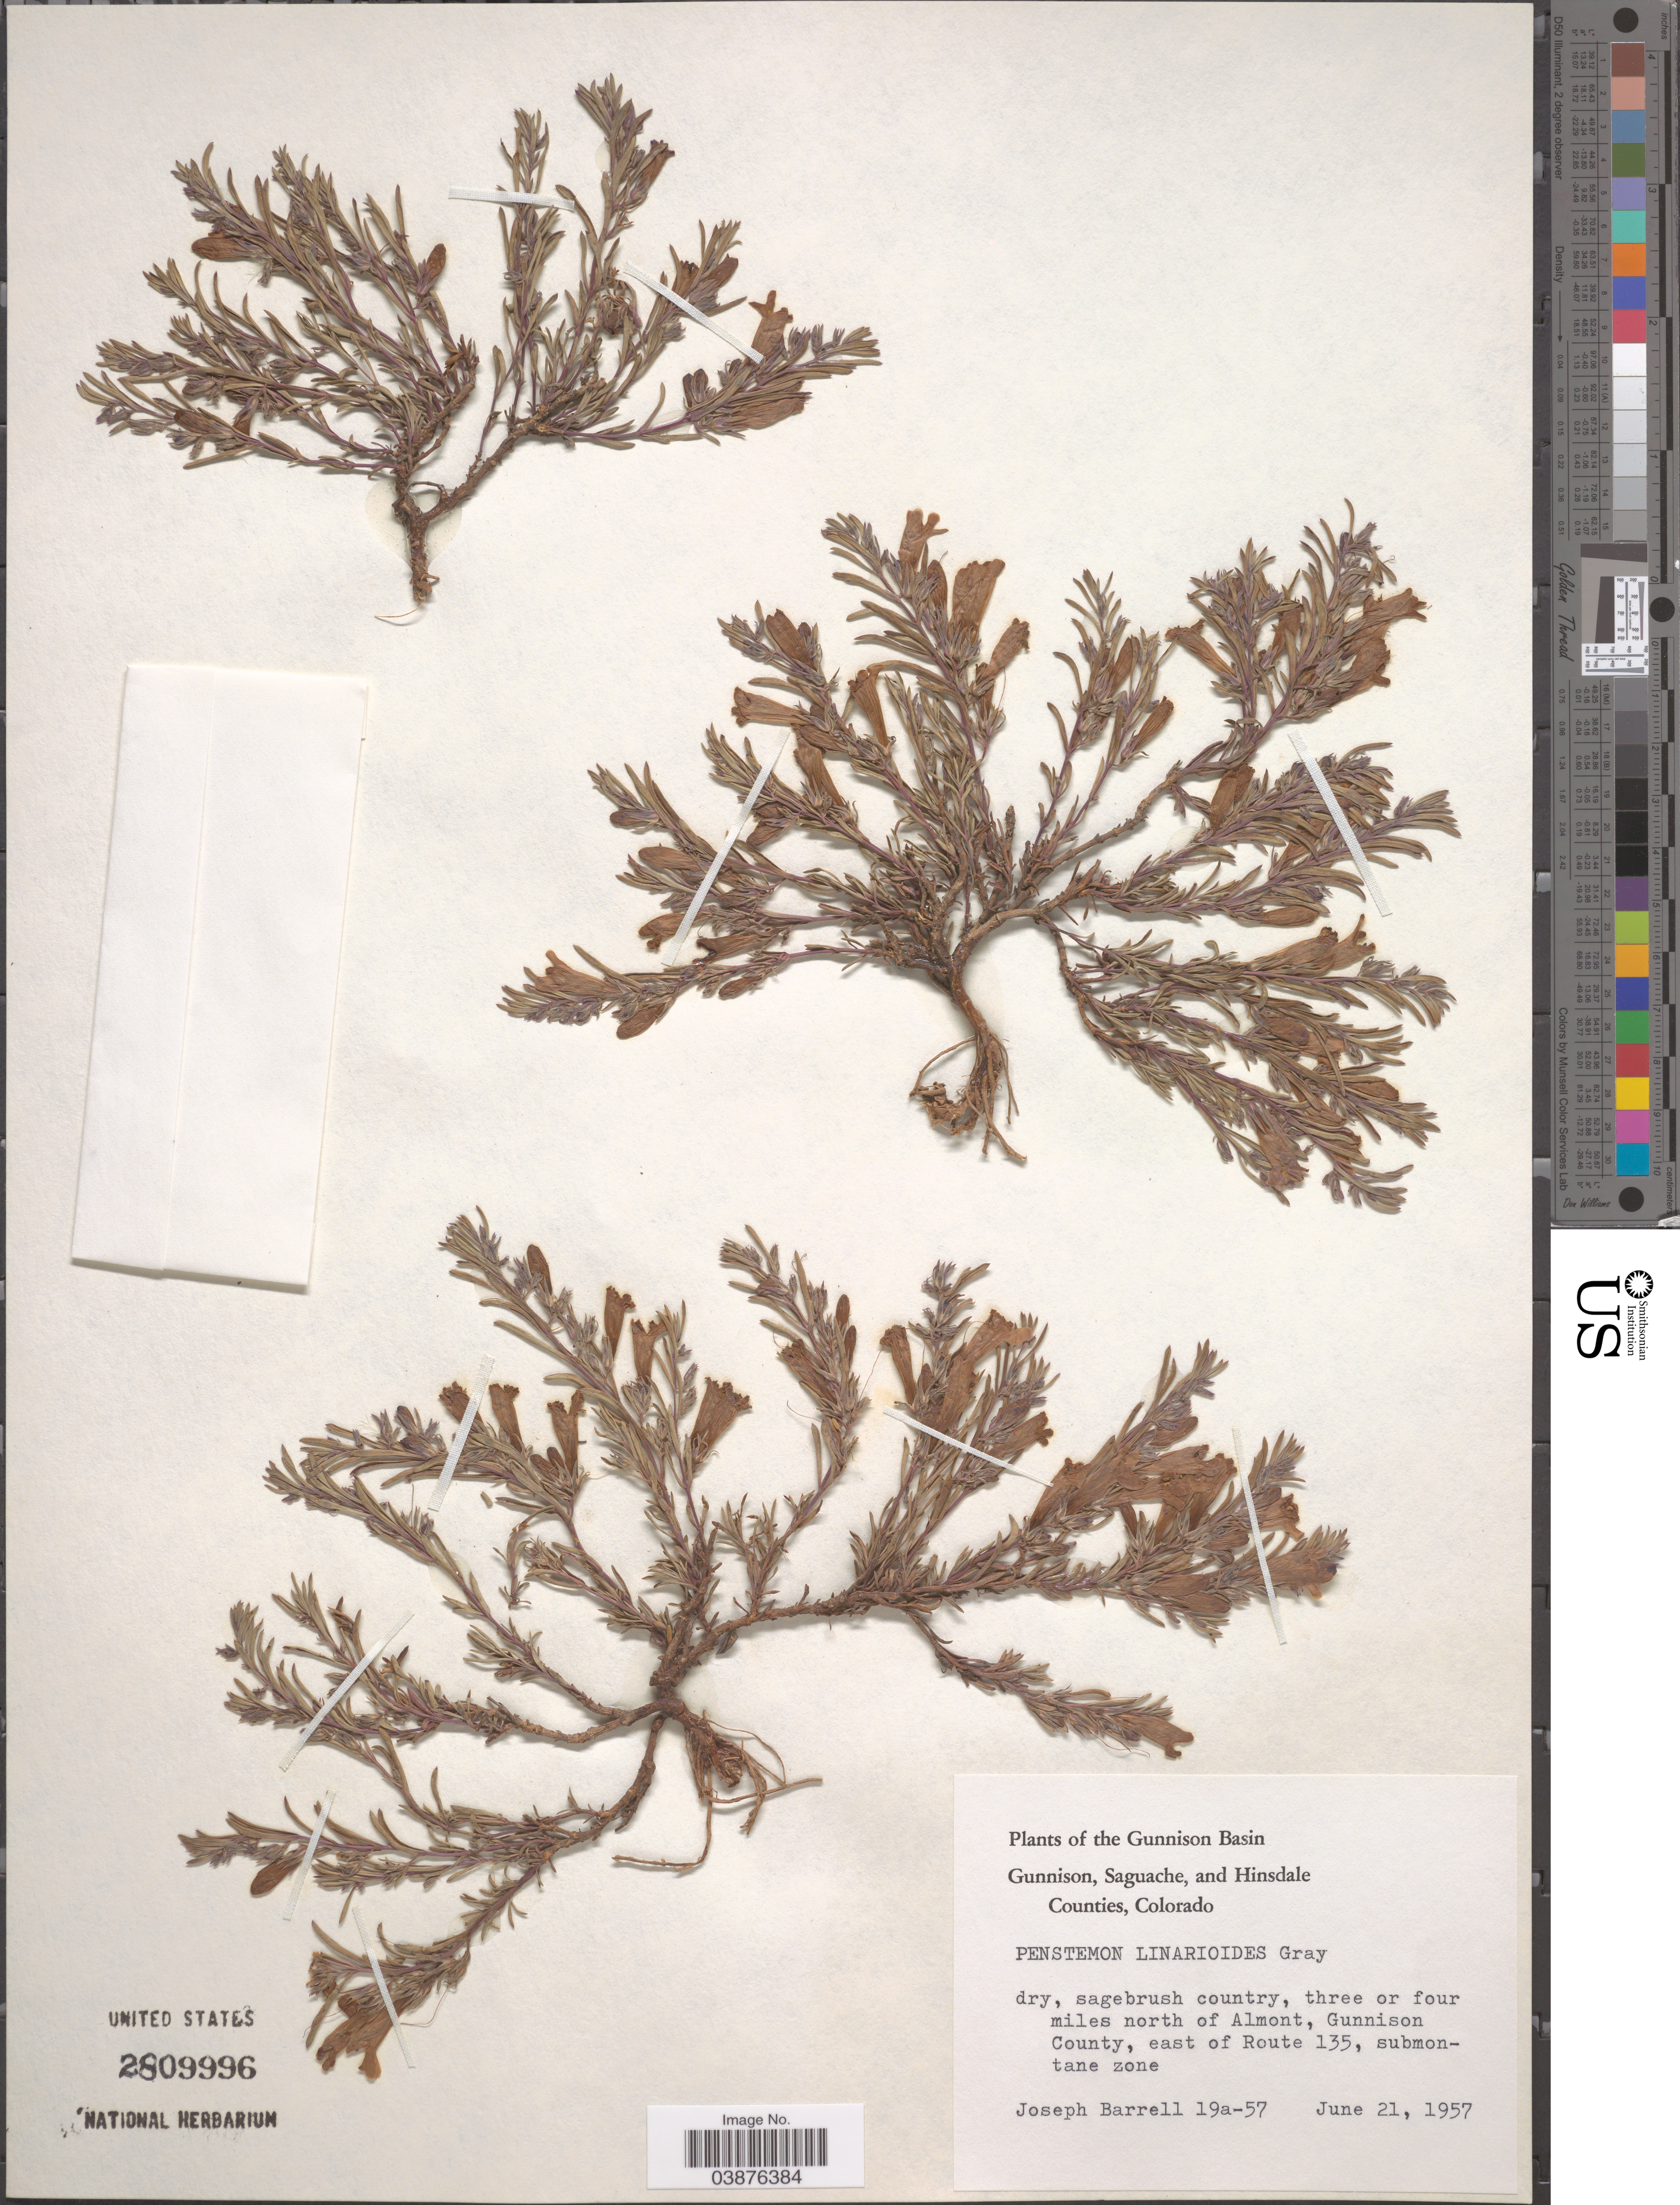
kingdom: Plantae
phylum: Tracheophyta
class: Magnoliopsida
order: Lamiales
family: Plantaginaceae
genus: Penstemon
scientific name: Penstemon linarioides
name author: A. Gray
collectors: J. Barrell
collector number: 19a-57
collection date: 1957-06-21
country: United States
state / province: Colorado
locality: The Gunnison Basin. Three or four miles north of Almont, Gunnison County, east of Route 135, submontane zone.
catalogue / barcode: US 2809996